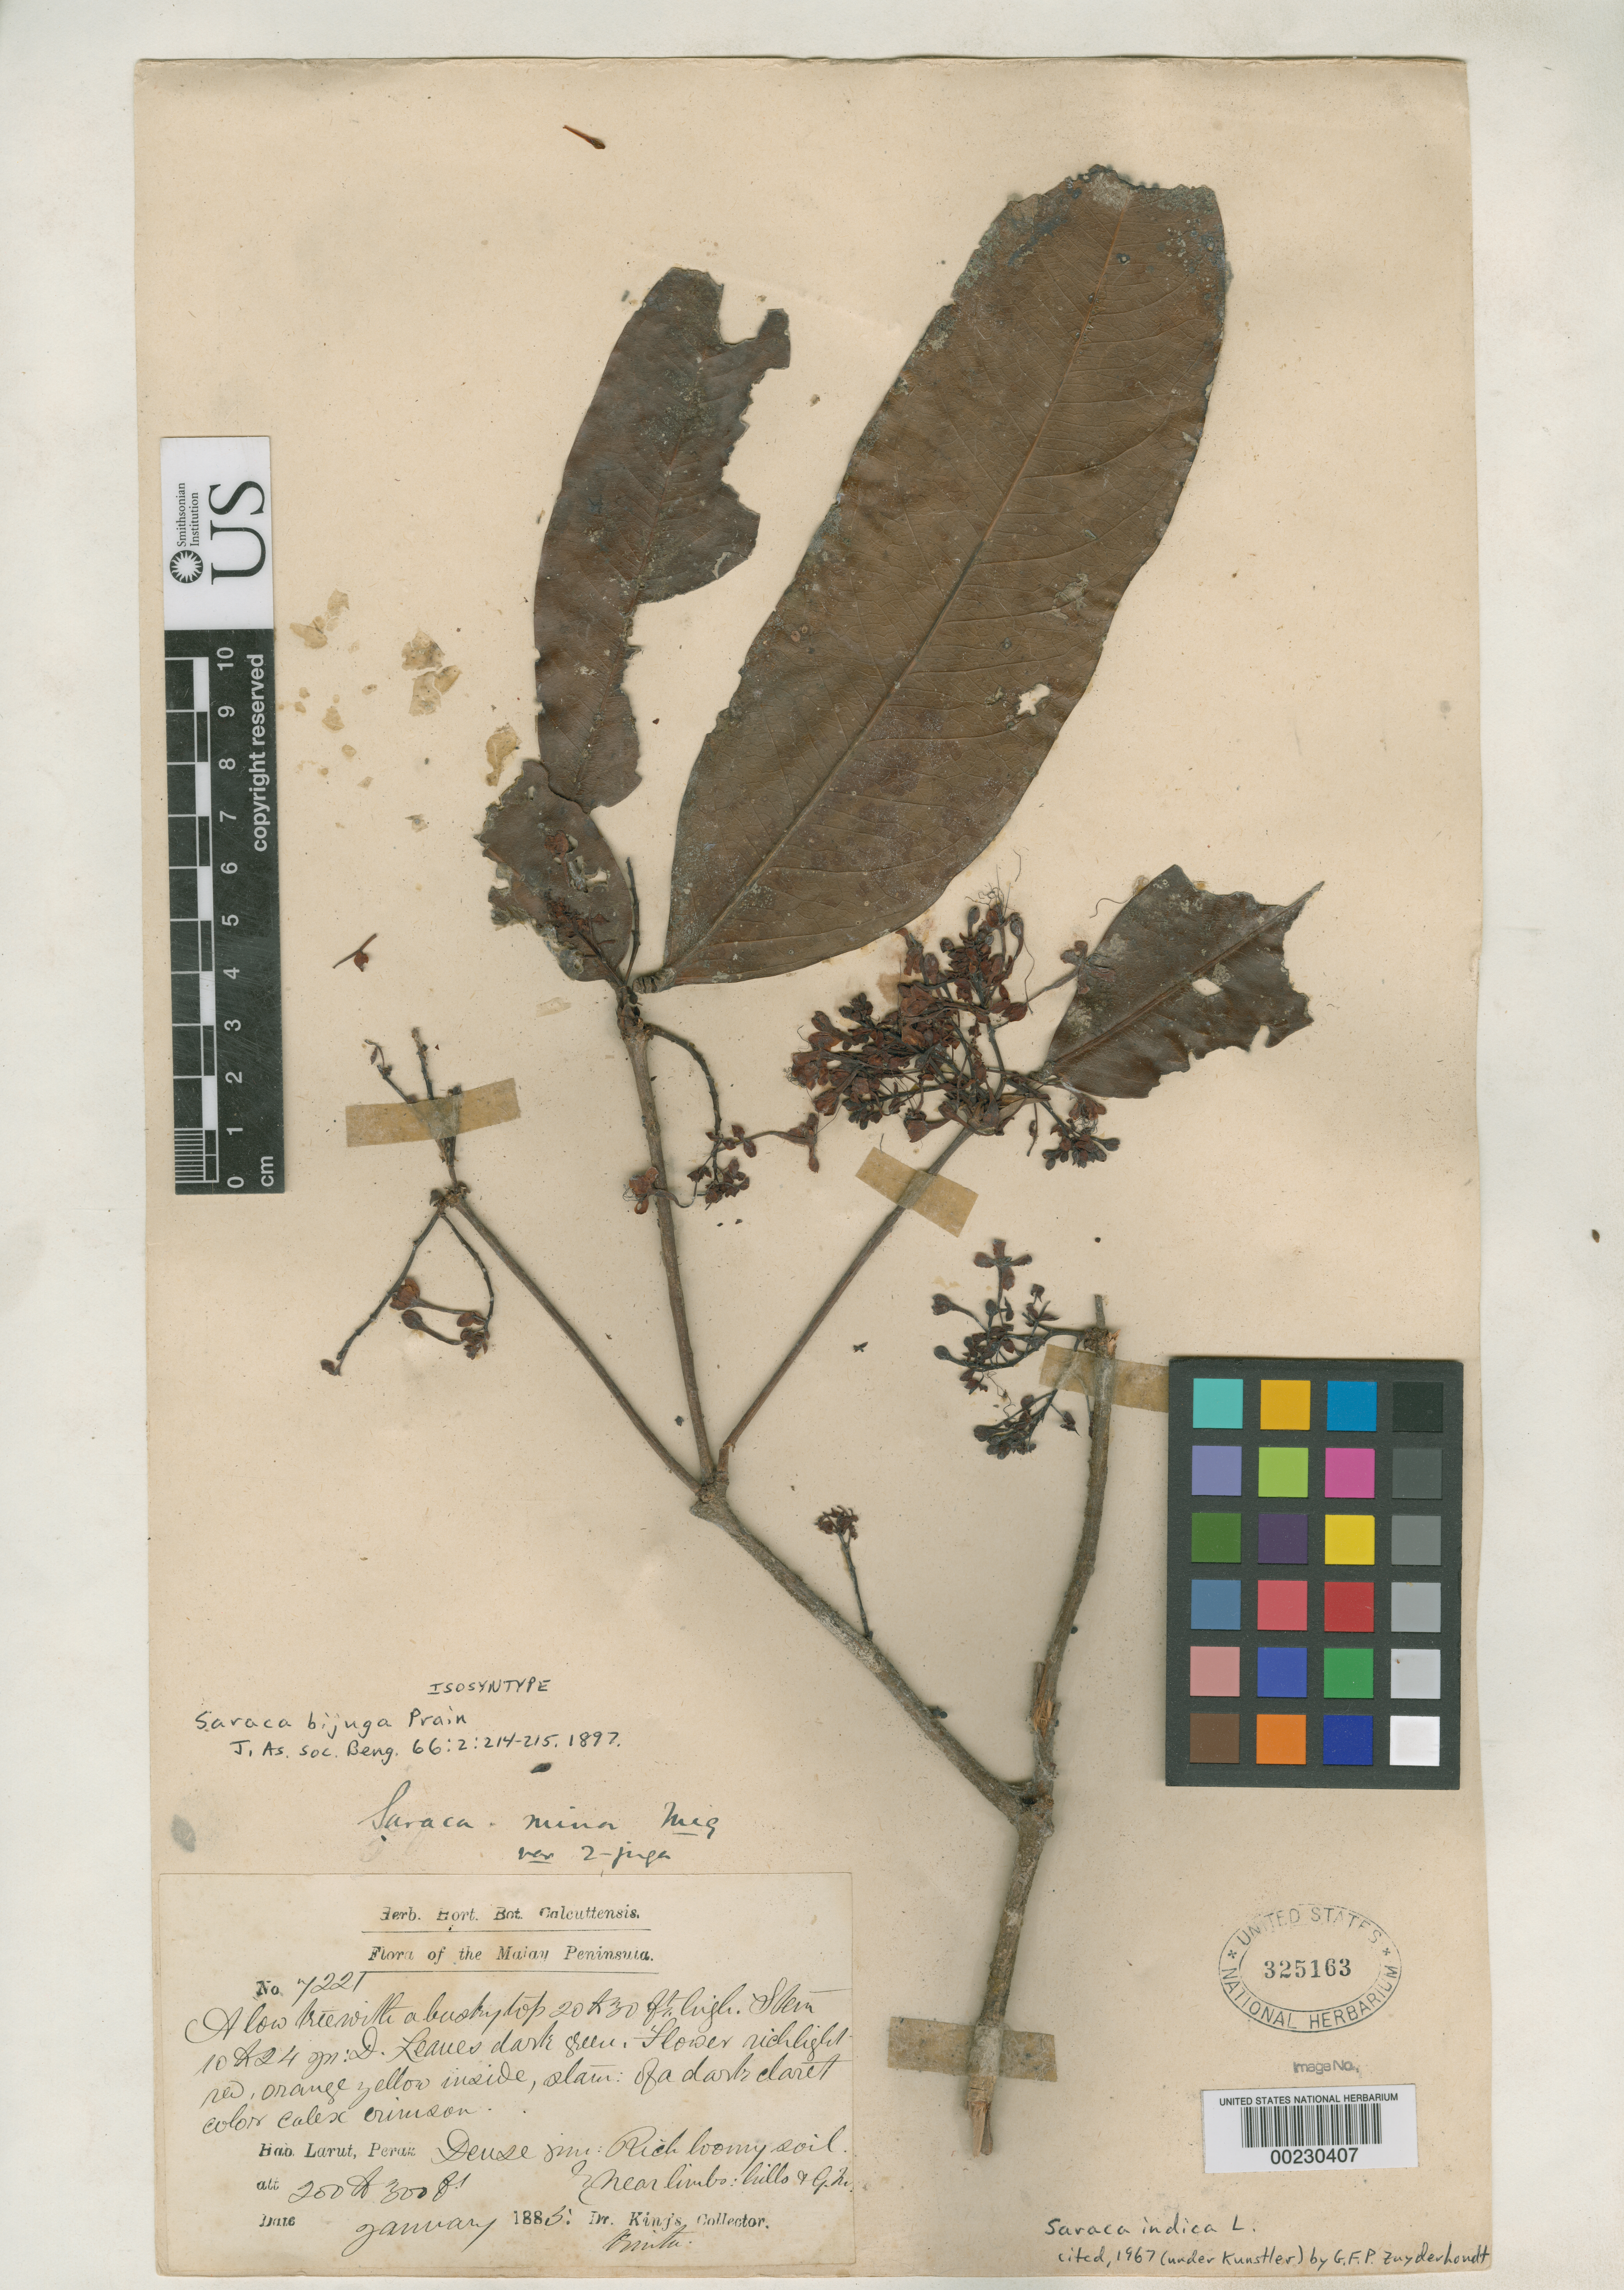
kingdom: Plantae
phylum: Tracheophyta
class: Magnoliopsida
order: Fabales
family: Fabaceae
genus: Saraca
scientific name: Saraca bijuga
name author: Prain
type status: Isosyntype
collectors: H. Kunstler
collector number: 7221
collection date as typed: Jan 1865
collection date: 1865-01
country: Malaysia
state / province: Perak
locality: Larut. [Malay Peninsula]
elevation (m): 61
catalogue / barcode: US 325163